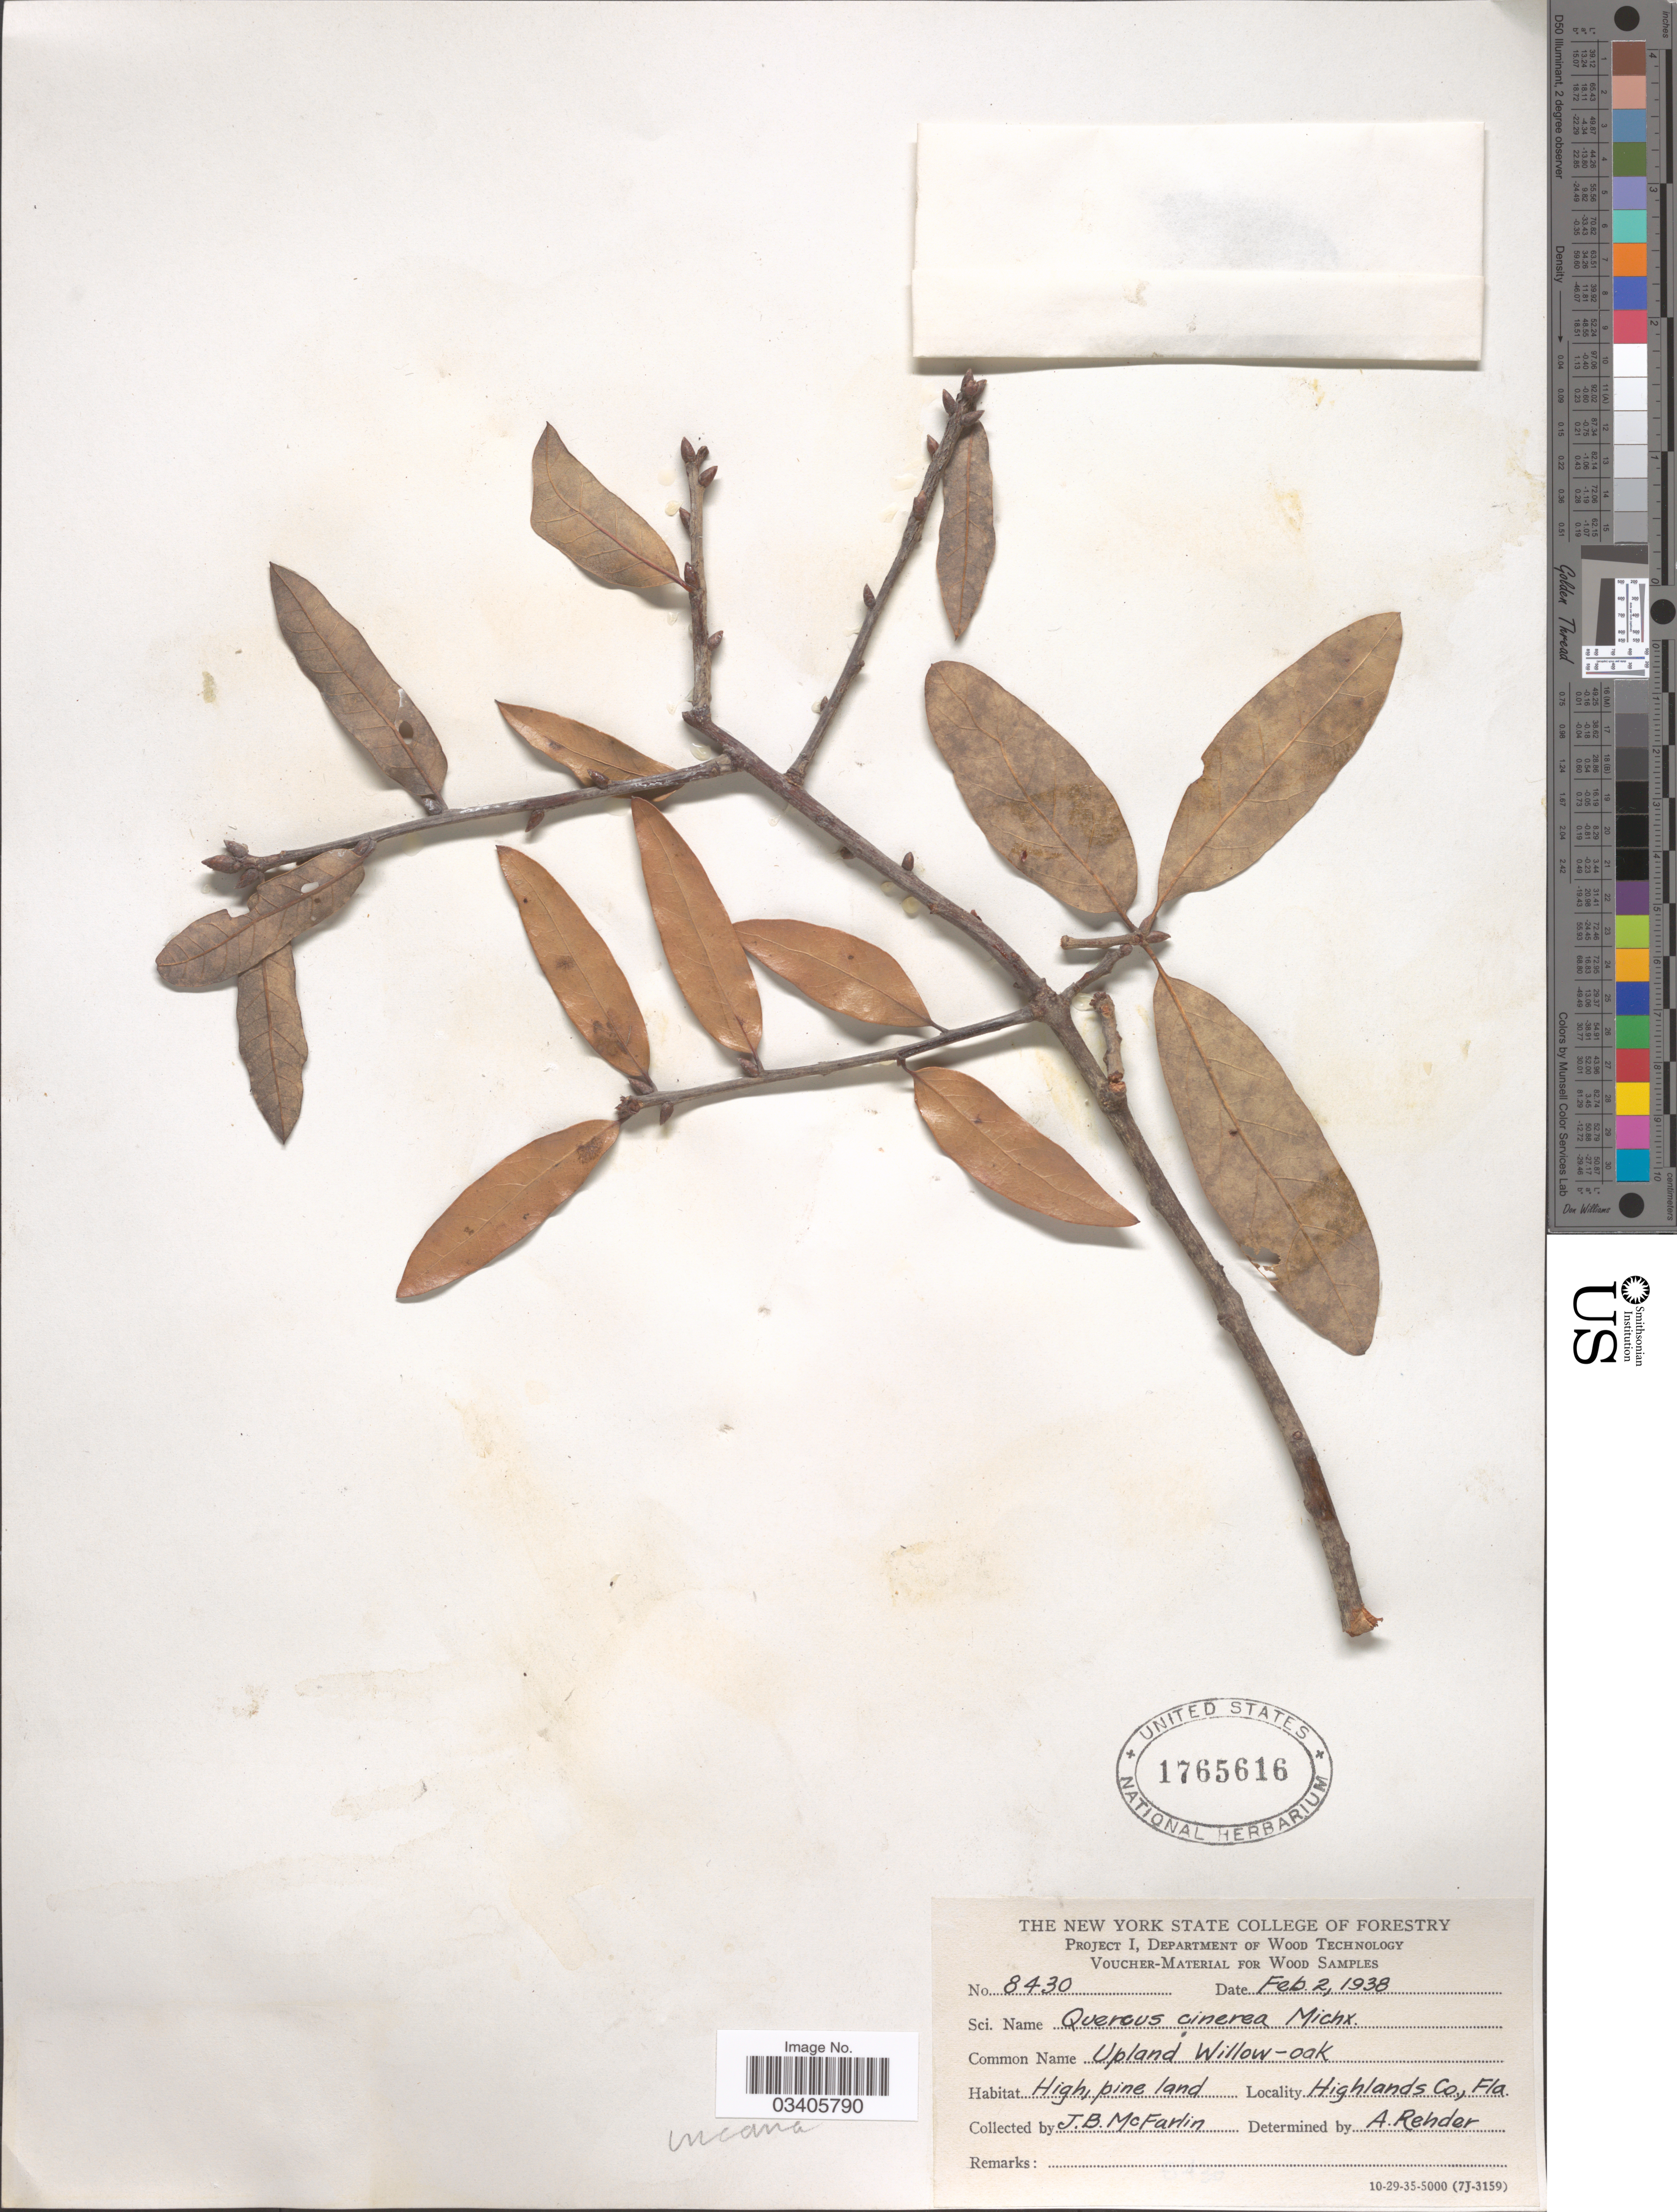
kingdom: Plantae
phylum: Tracheophyta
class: Magnoliopsida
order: Fagales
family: Fagaceae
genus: Quercus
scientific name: Quercus incana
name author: W. Bartram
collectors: J. McFarlin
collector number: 8430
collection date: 1938-02-02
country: United States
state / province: Florida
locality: Highlands Co.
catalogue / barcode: US 1765616